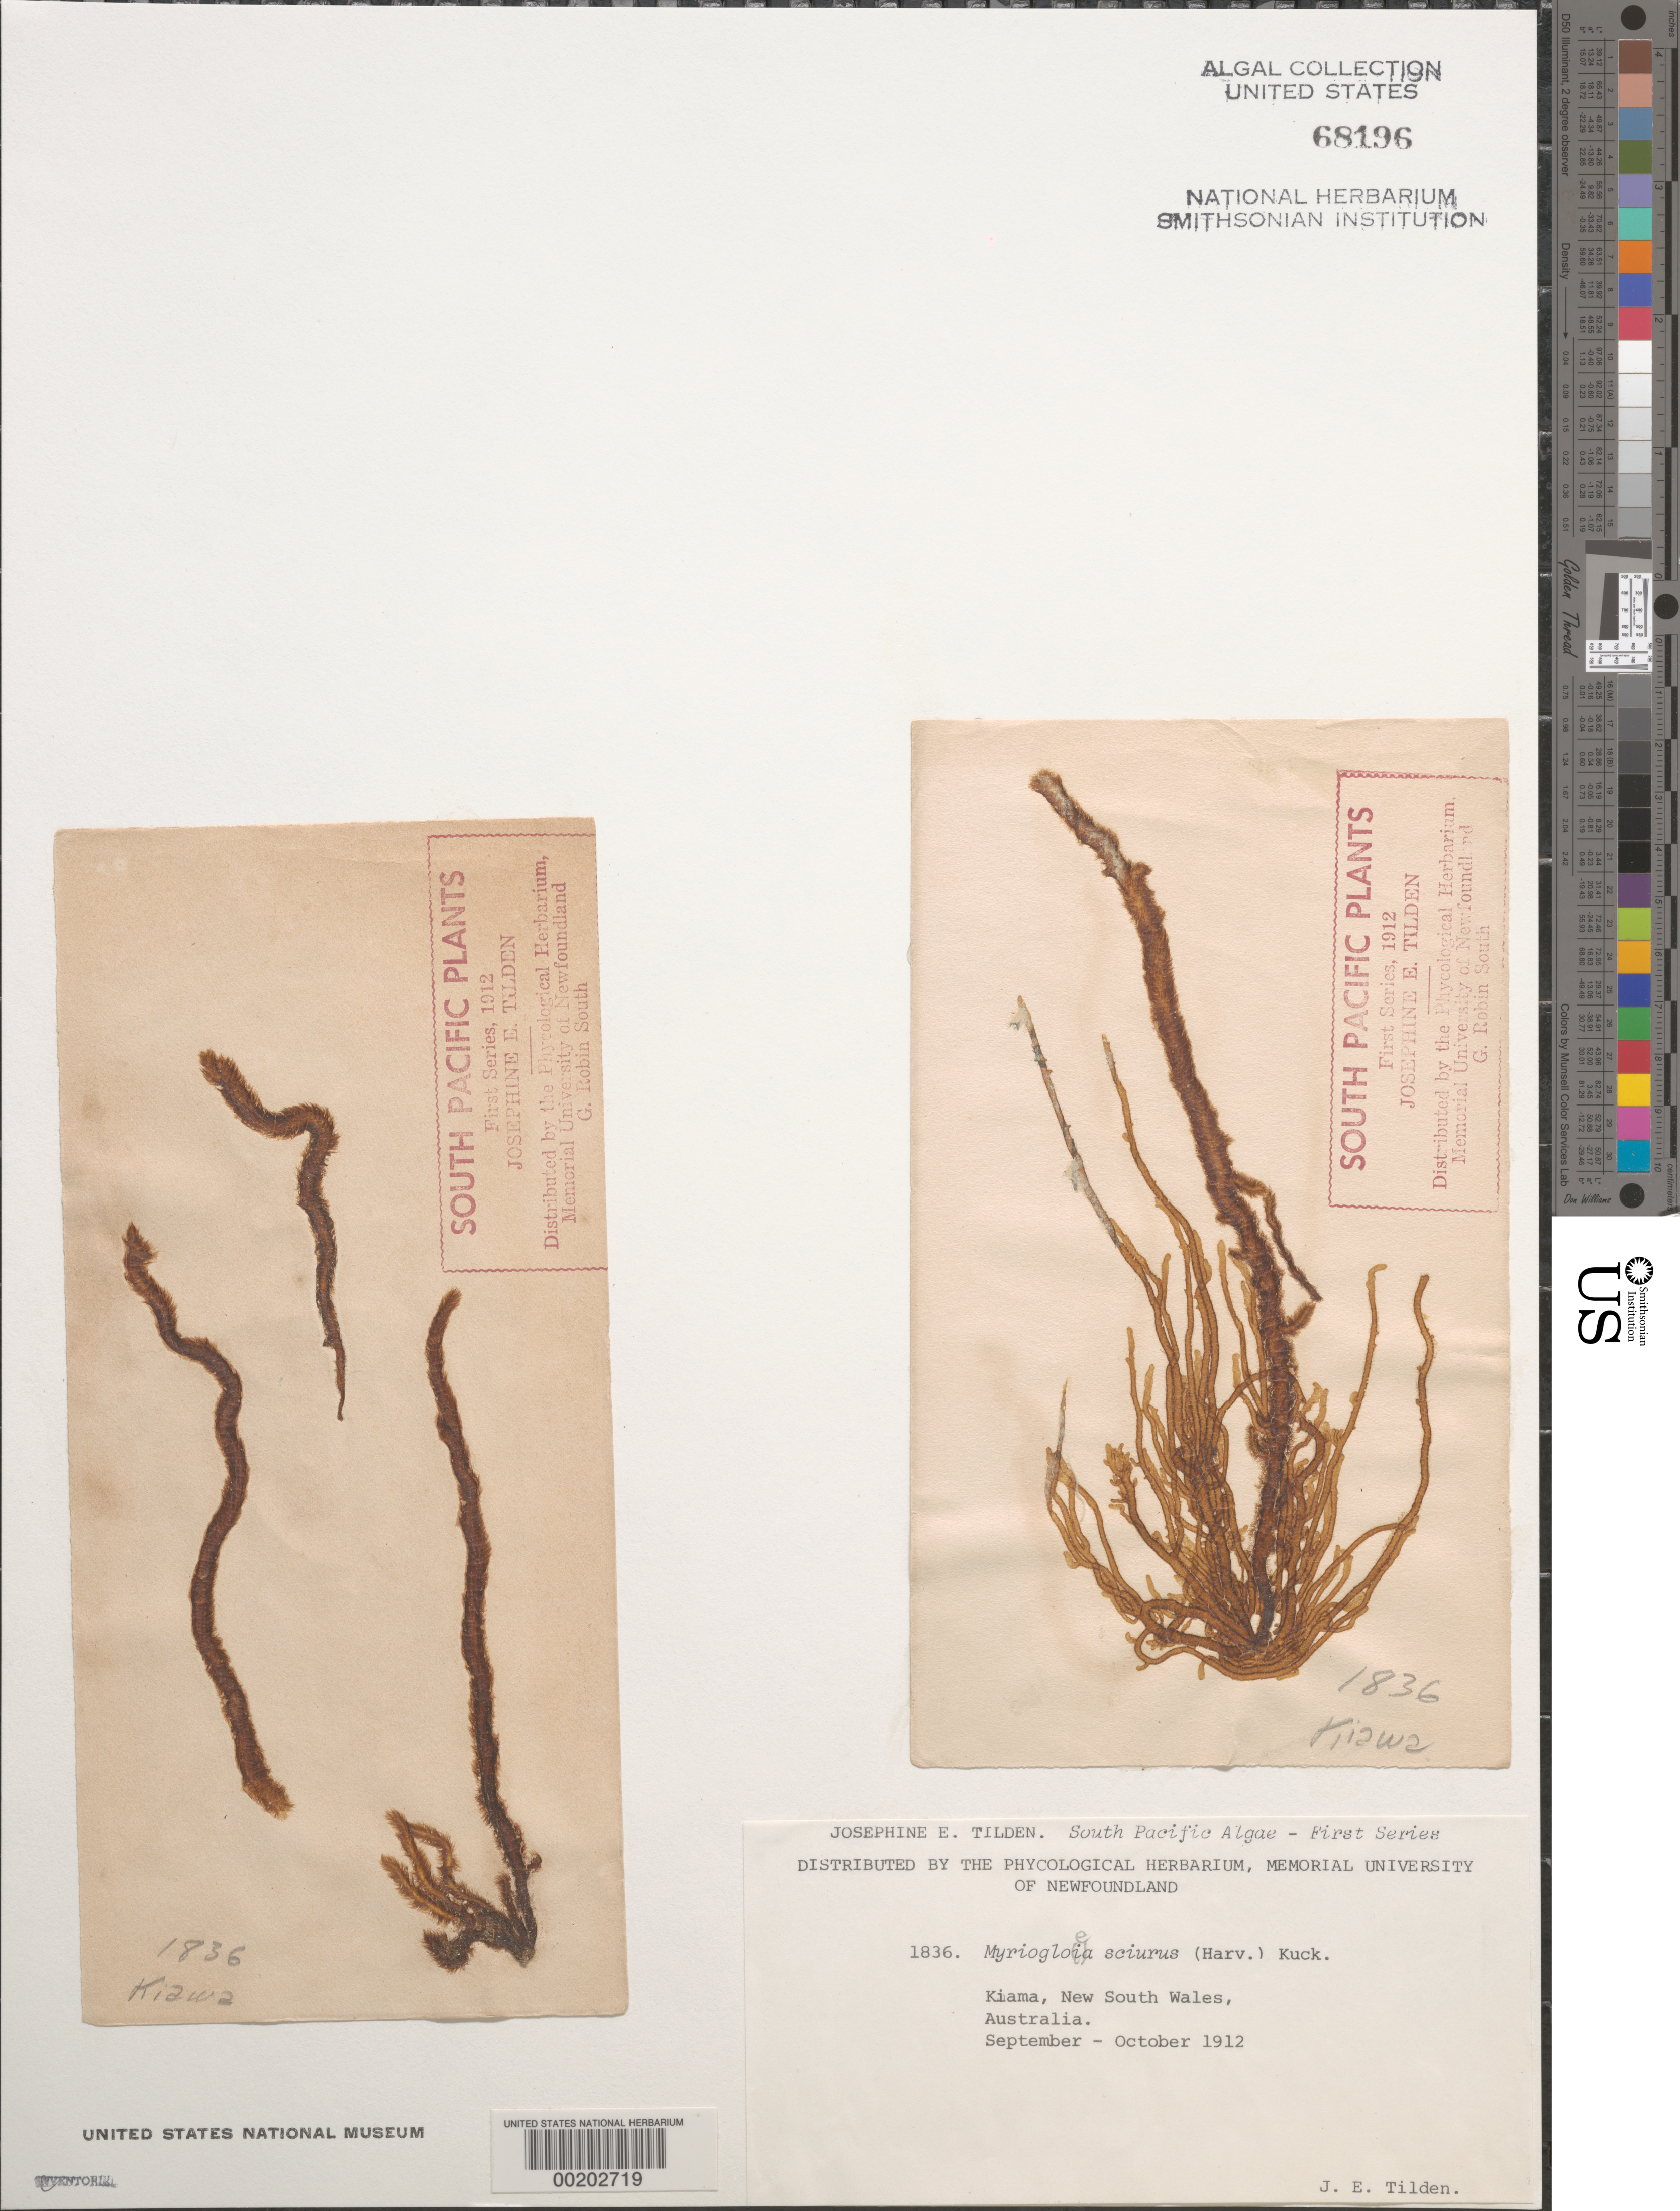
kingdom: Chromista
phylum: Ochrophyta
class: Phaeophyceae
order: Ectocarpales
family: Chordariaceae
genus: Myriogloea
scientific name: Myriogloea sciurus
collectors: J. E. Tilden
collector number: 1836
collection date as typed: Sep 1912 TO -- Oct 1912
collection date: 1912-09/1912-10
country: Australia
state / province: New South Wales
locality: Kiama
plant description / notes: Tilden, South Pacific Plants, First Series, 1912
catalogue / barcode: US 68196